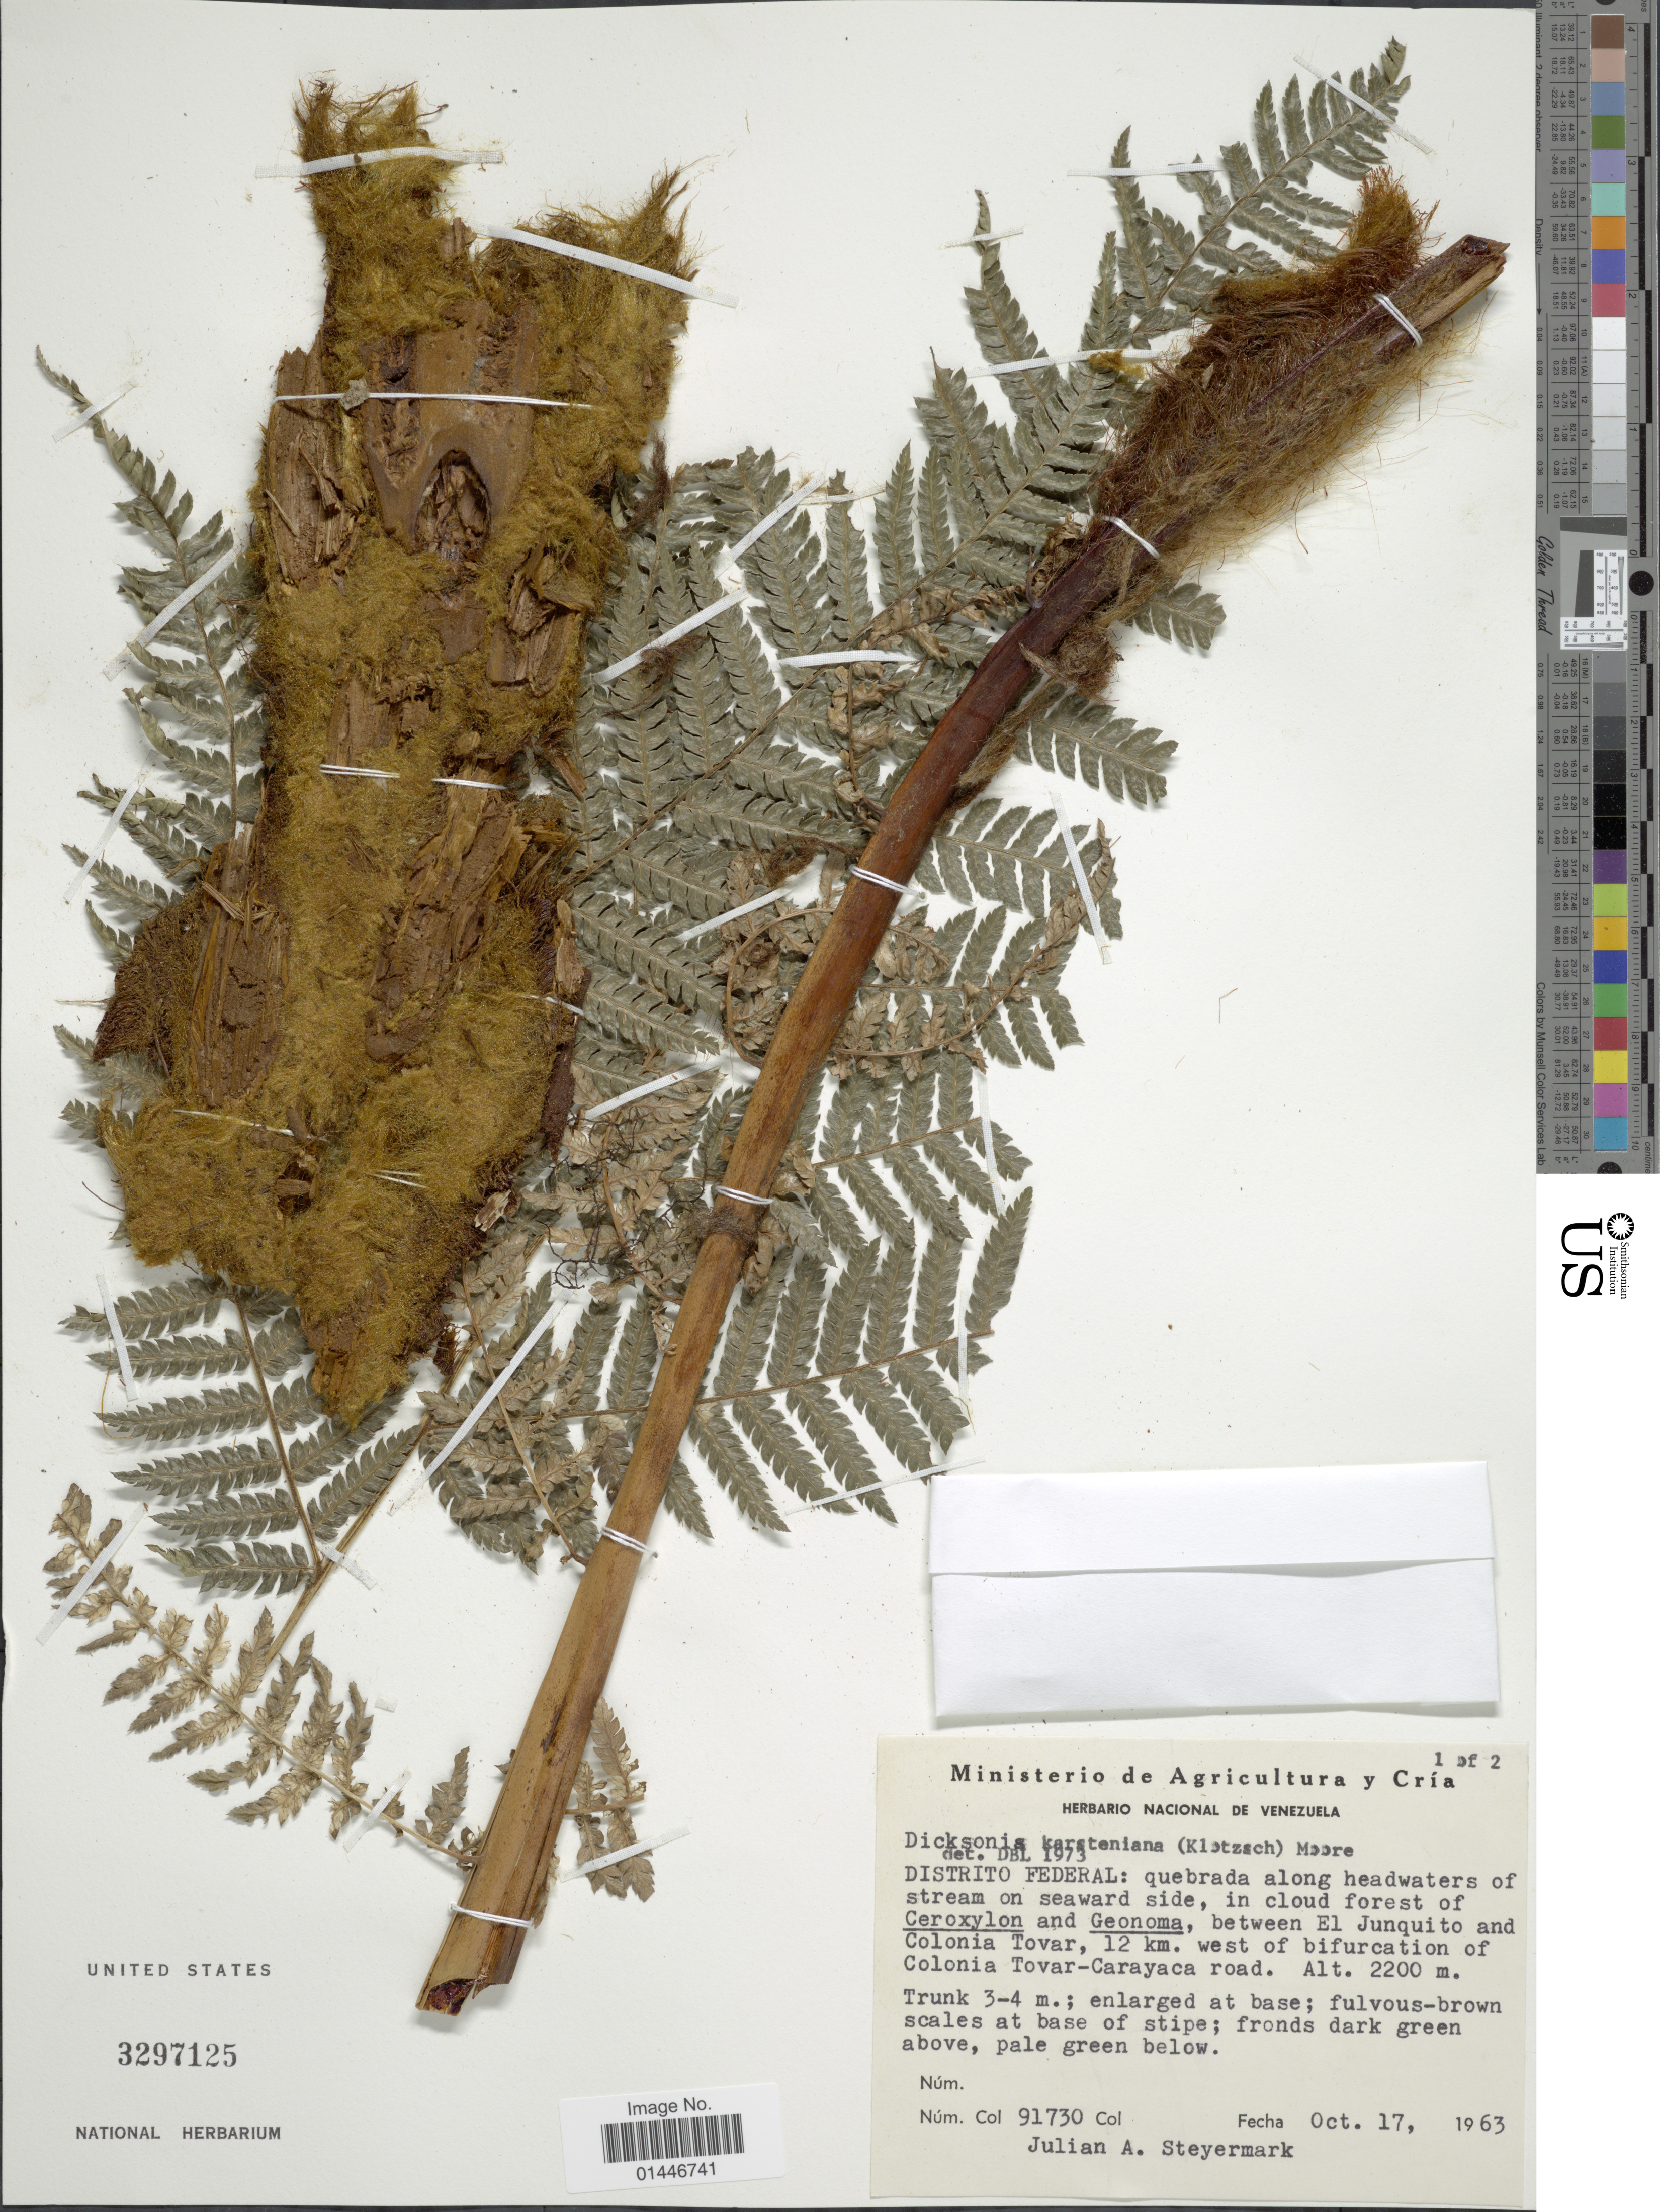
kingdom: Plantae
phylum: Tracheophyta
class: Polypodiopsida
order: Cyatheales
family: Dicksoniaceae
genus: Dicksonia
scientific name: Dicksonia karsteniana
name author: Klotzsch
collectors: J. Steyermark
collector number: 91730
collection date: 1963-10-17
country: Venezuela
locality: Quebrada along headwaters of stream on seaward side, between El Junquito and Colonia Tovar, 12 km west of bifurcation of Colonia Tovar-Carayaca road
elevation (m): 2200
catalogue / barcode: US 3297125